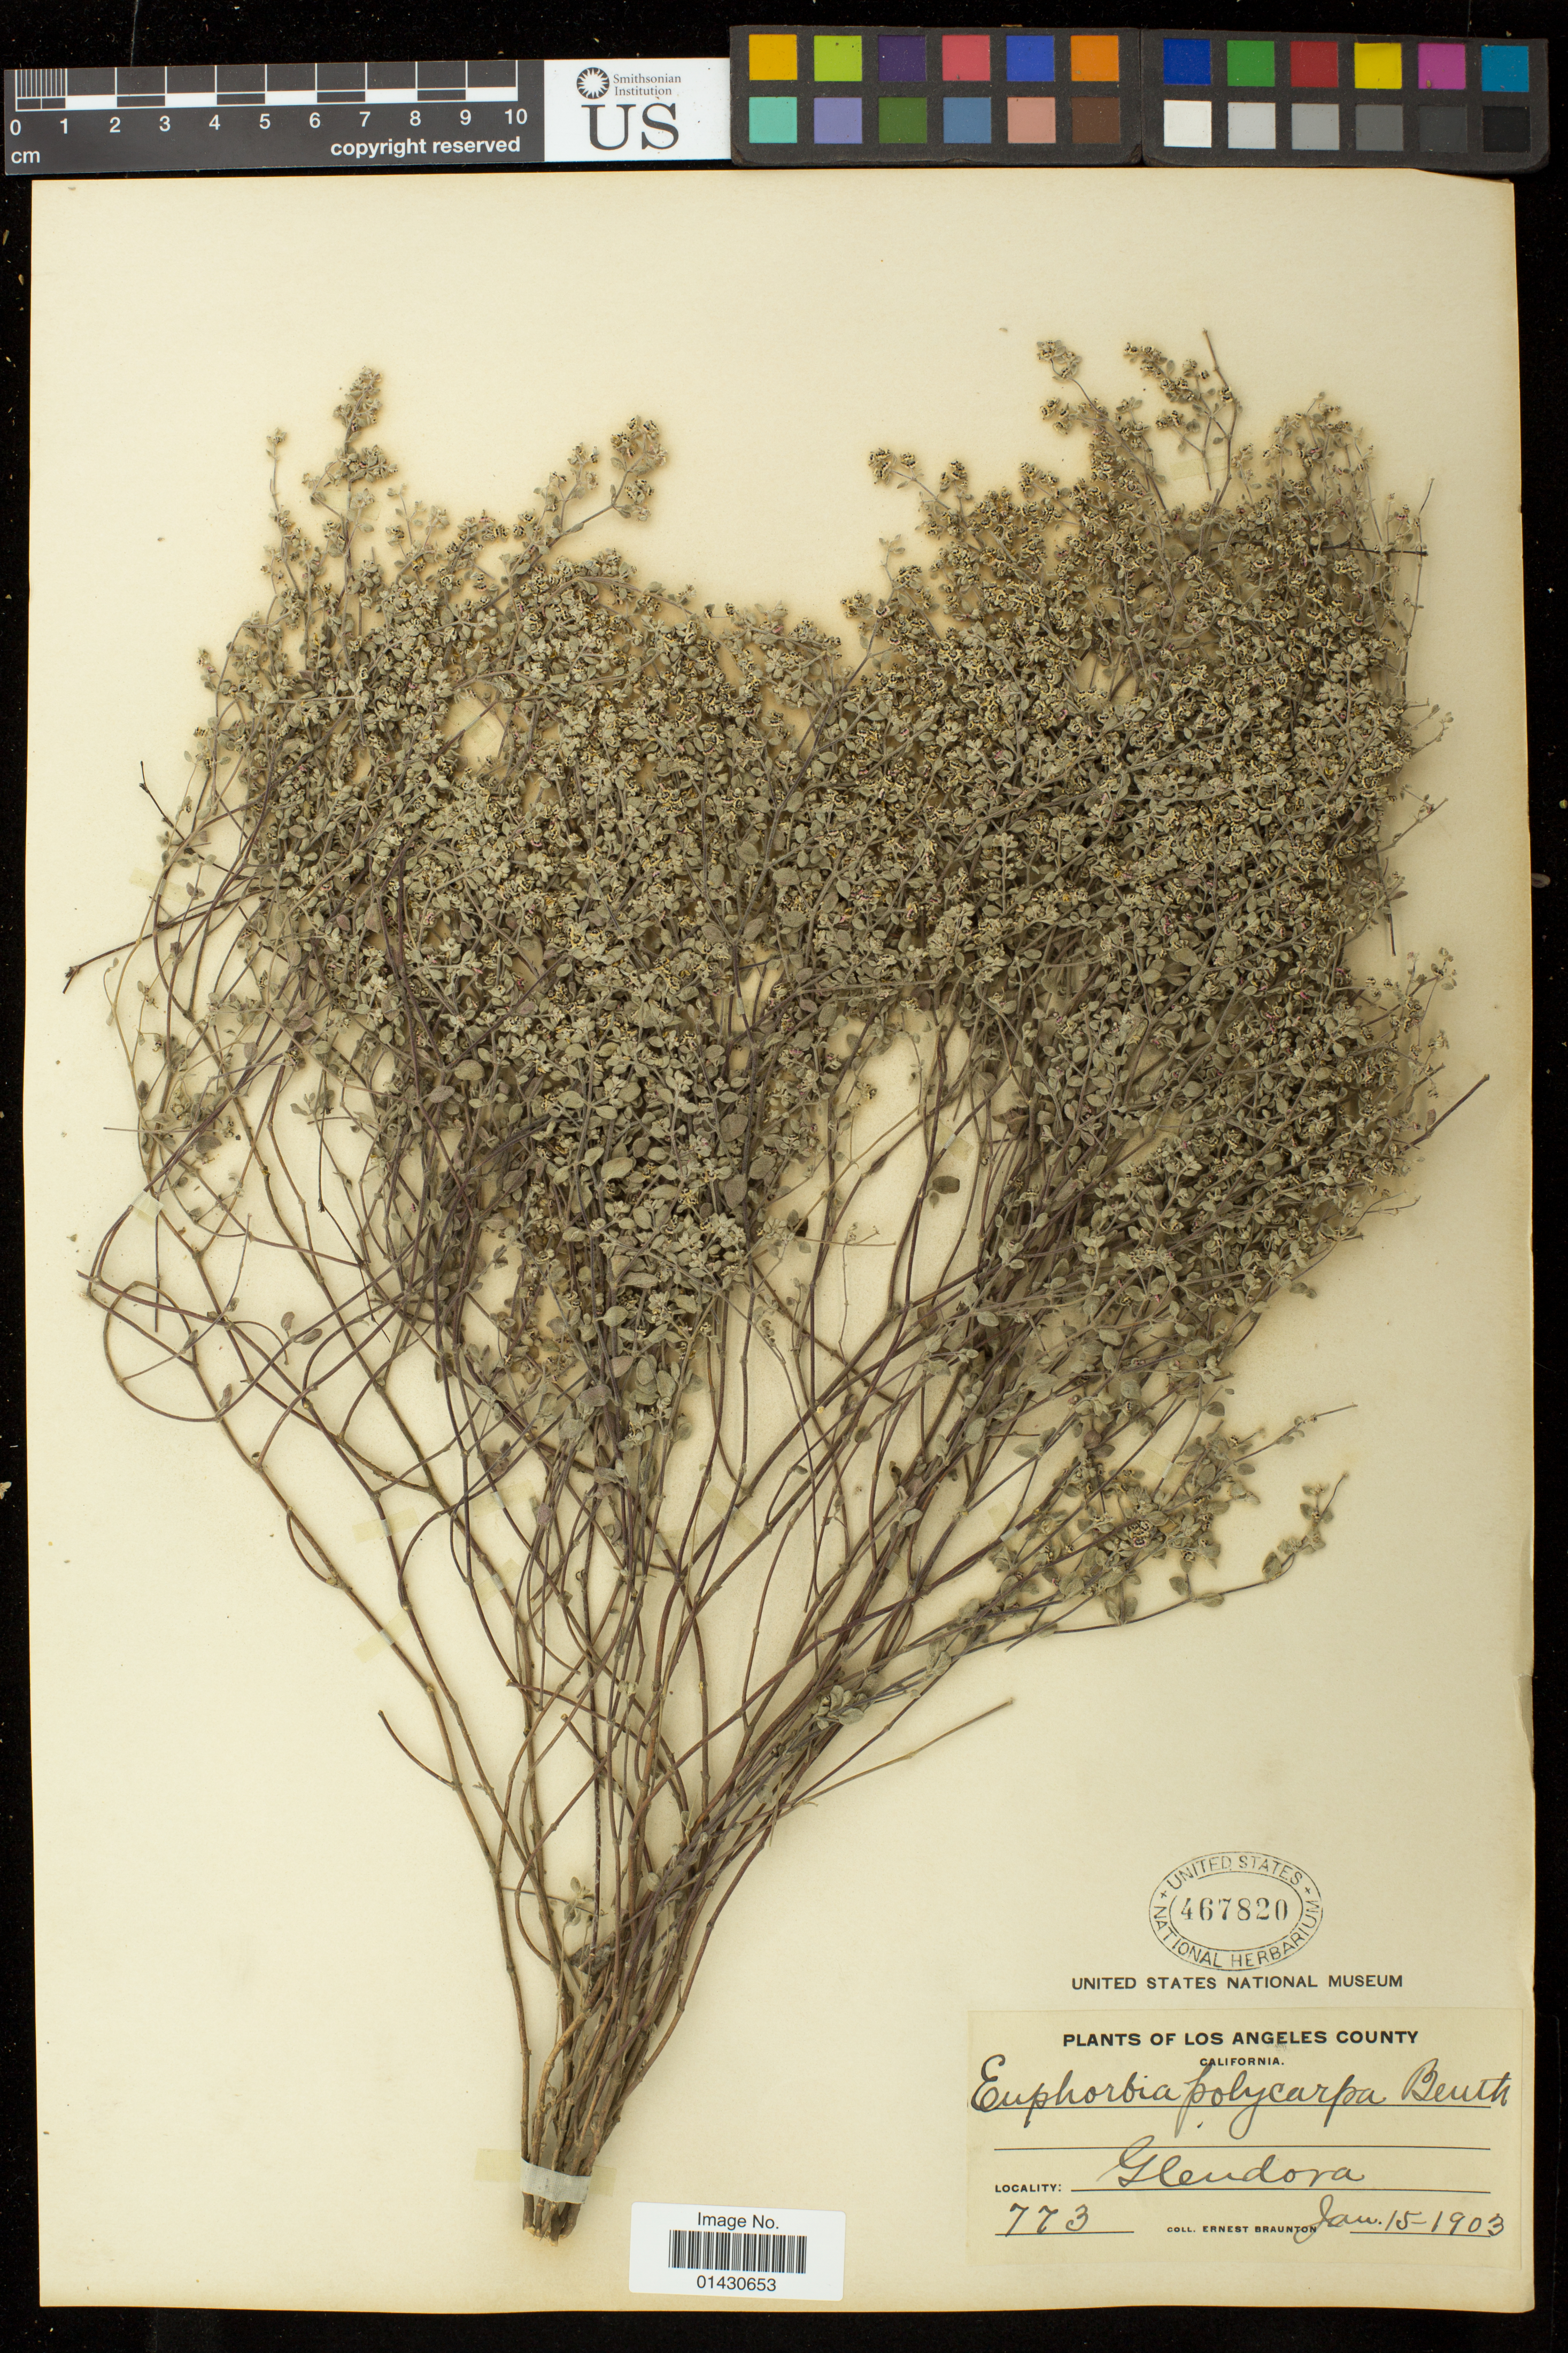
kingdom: Plantae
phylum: Tracheophyta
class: Magnoliopsida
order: Malpighiales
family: Euphorbiaceae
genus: Euphorbia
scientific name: Euphorbia melanadenia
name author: Torr.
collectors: E. Braunton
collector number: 773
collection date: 1903-01-15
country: United States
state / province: California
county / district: Los Angeles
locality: Glendora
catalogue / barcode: US 467820